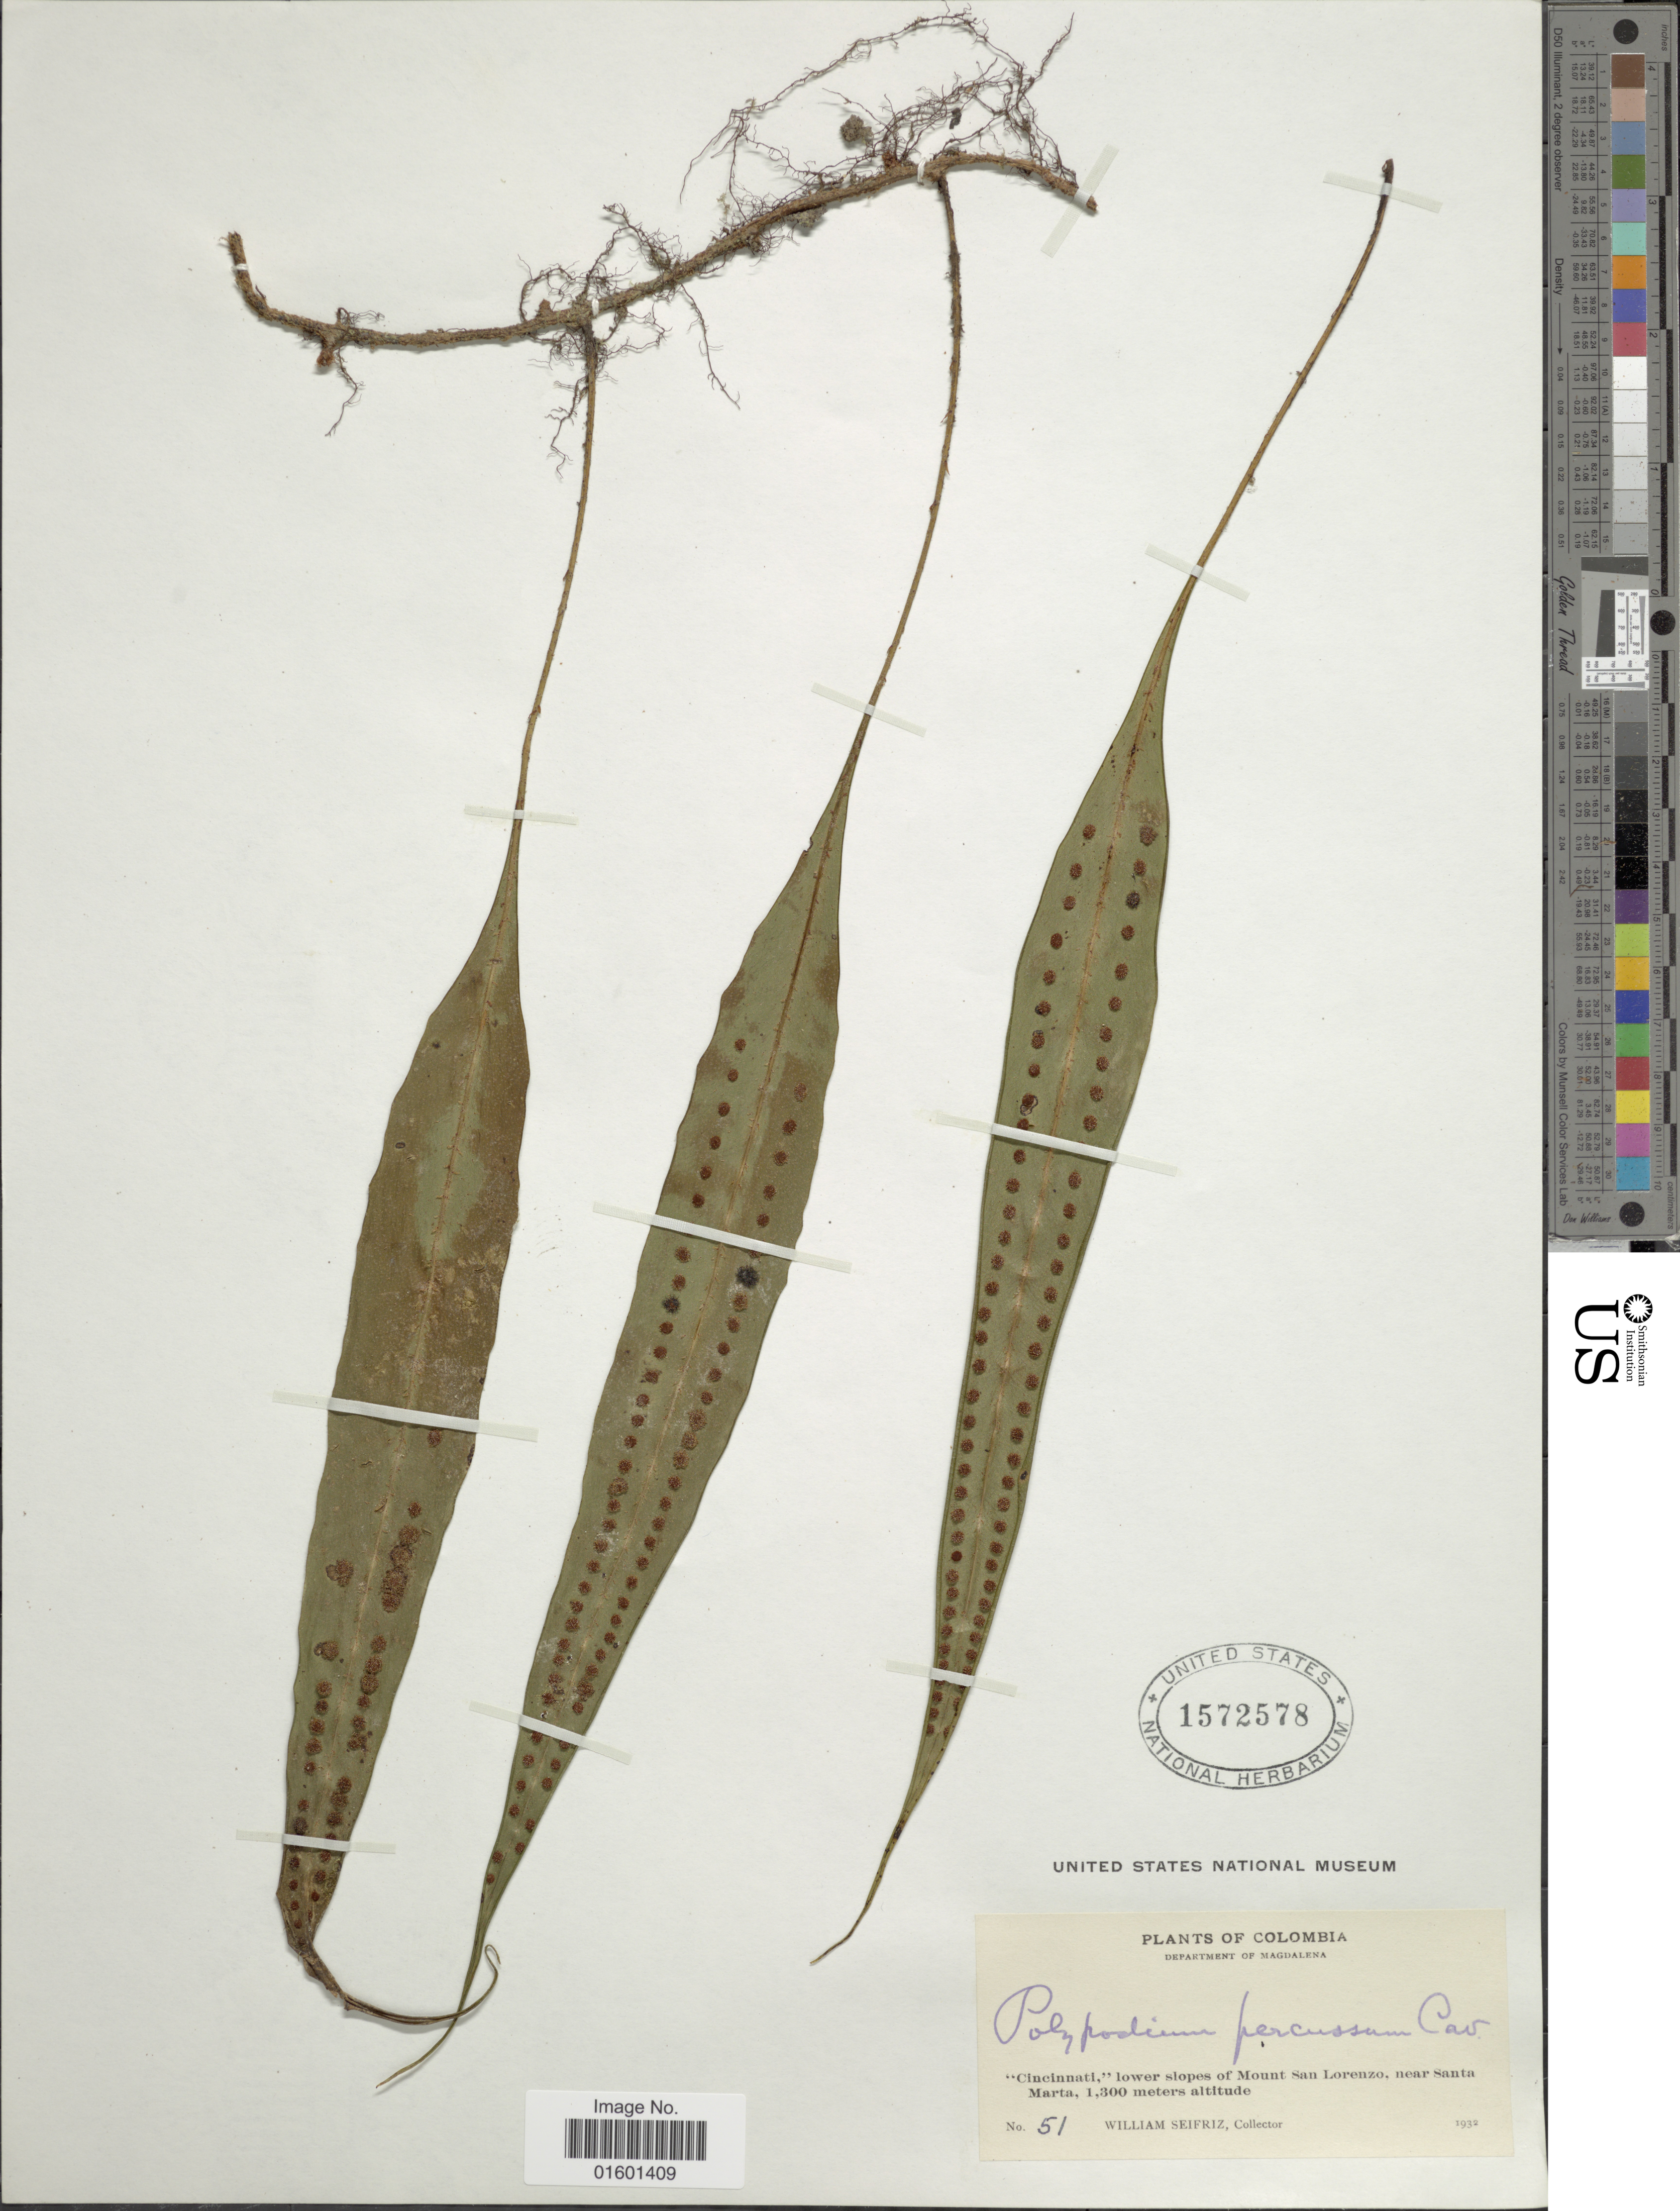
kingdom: Plantae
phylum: Tracheophyta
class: Polypodiopsida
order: Polypodiales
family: Polypodiaceae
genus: Microgramma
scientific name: Microgramma percussa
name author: (Cav.) de la Sota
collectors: W. Seifriz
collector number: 51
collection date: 1932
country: Colombia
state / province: Magdalena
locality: Cincinnati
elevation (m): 1300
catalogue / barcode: US 1572578